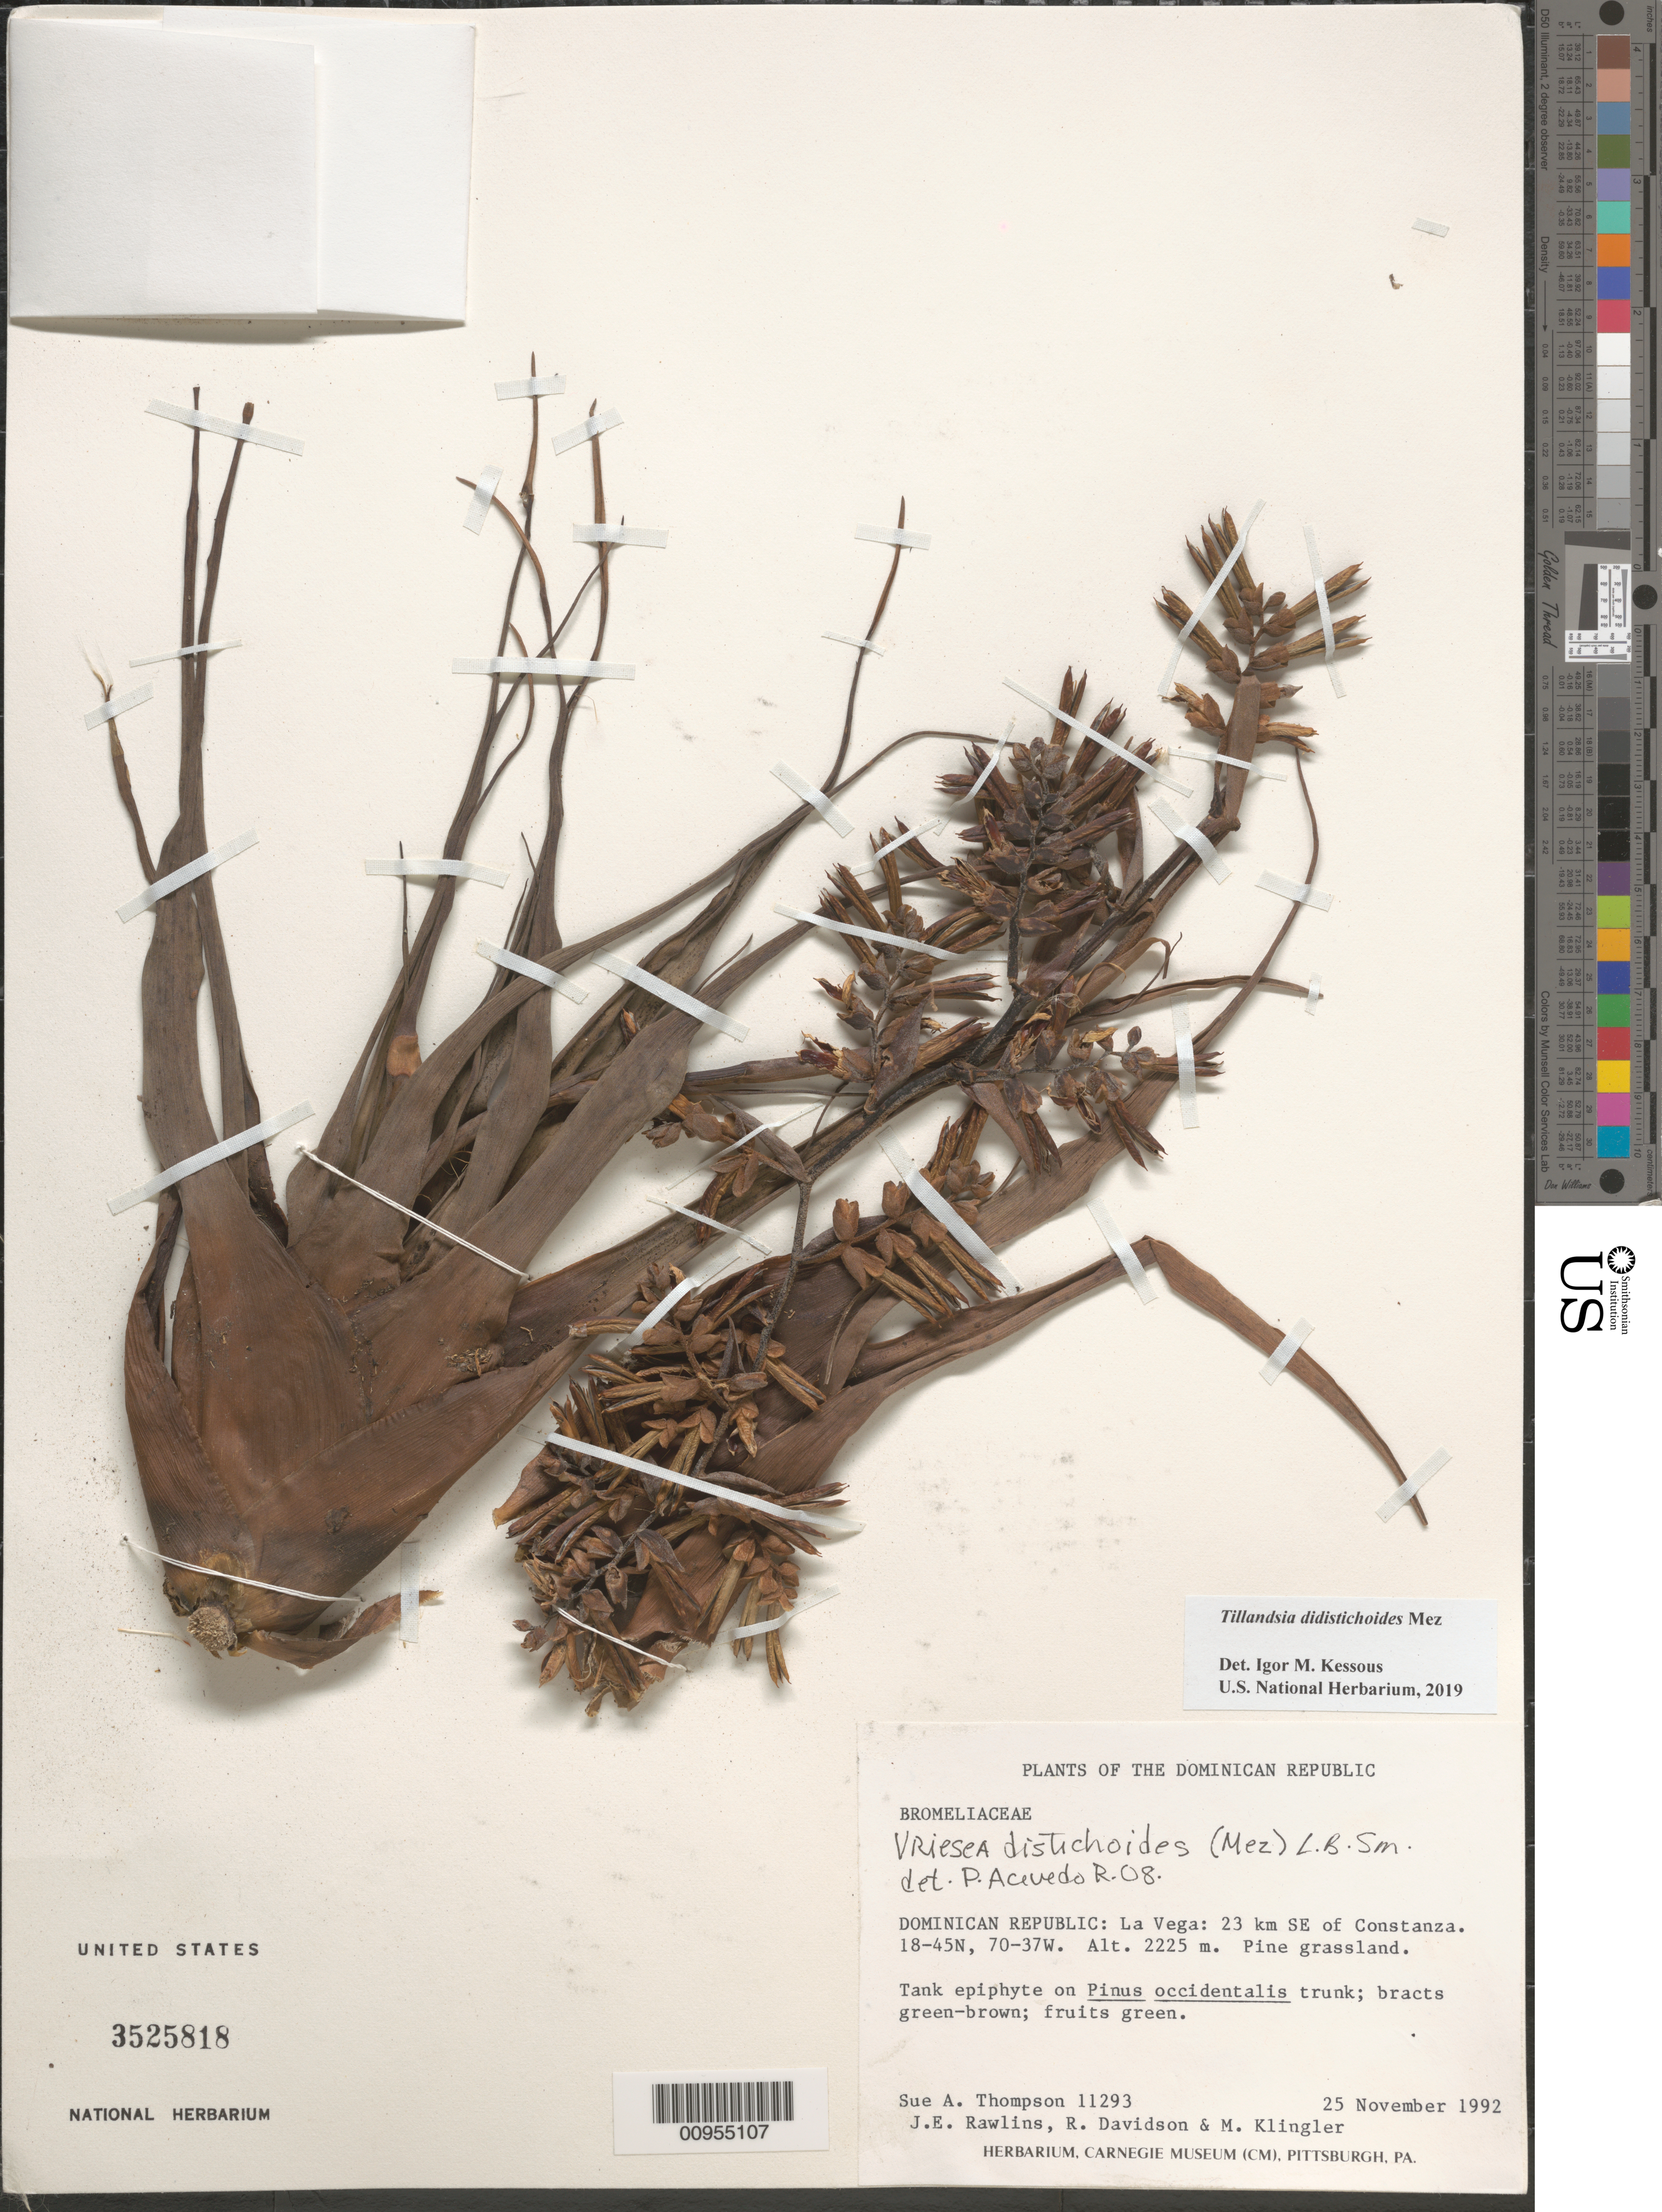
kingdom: Plantae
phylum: Tracheophyta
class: Liliopsida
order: Poales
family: Bromeliaceae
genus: Tillandsia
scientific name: Tillandsia didistichoides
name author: Mez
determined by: Kessous, Igor M.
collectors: S. A. Thompson, J. Rawlins, R. Davidson & M. Klingler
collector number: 11293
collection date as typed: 25 Nov 1992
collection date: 1992-11-25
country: Dominican Republic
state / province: La Vega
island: Hispaniola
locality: Constanza, 23 km SE of.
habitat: Pine grassland.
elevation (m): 2225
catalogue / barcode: US 3525818